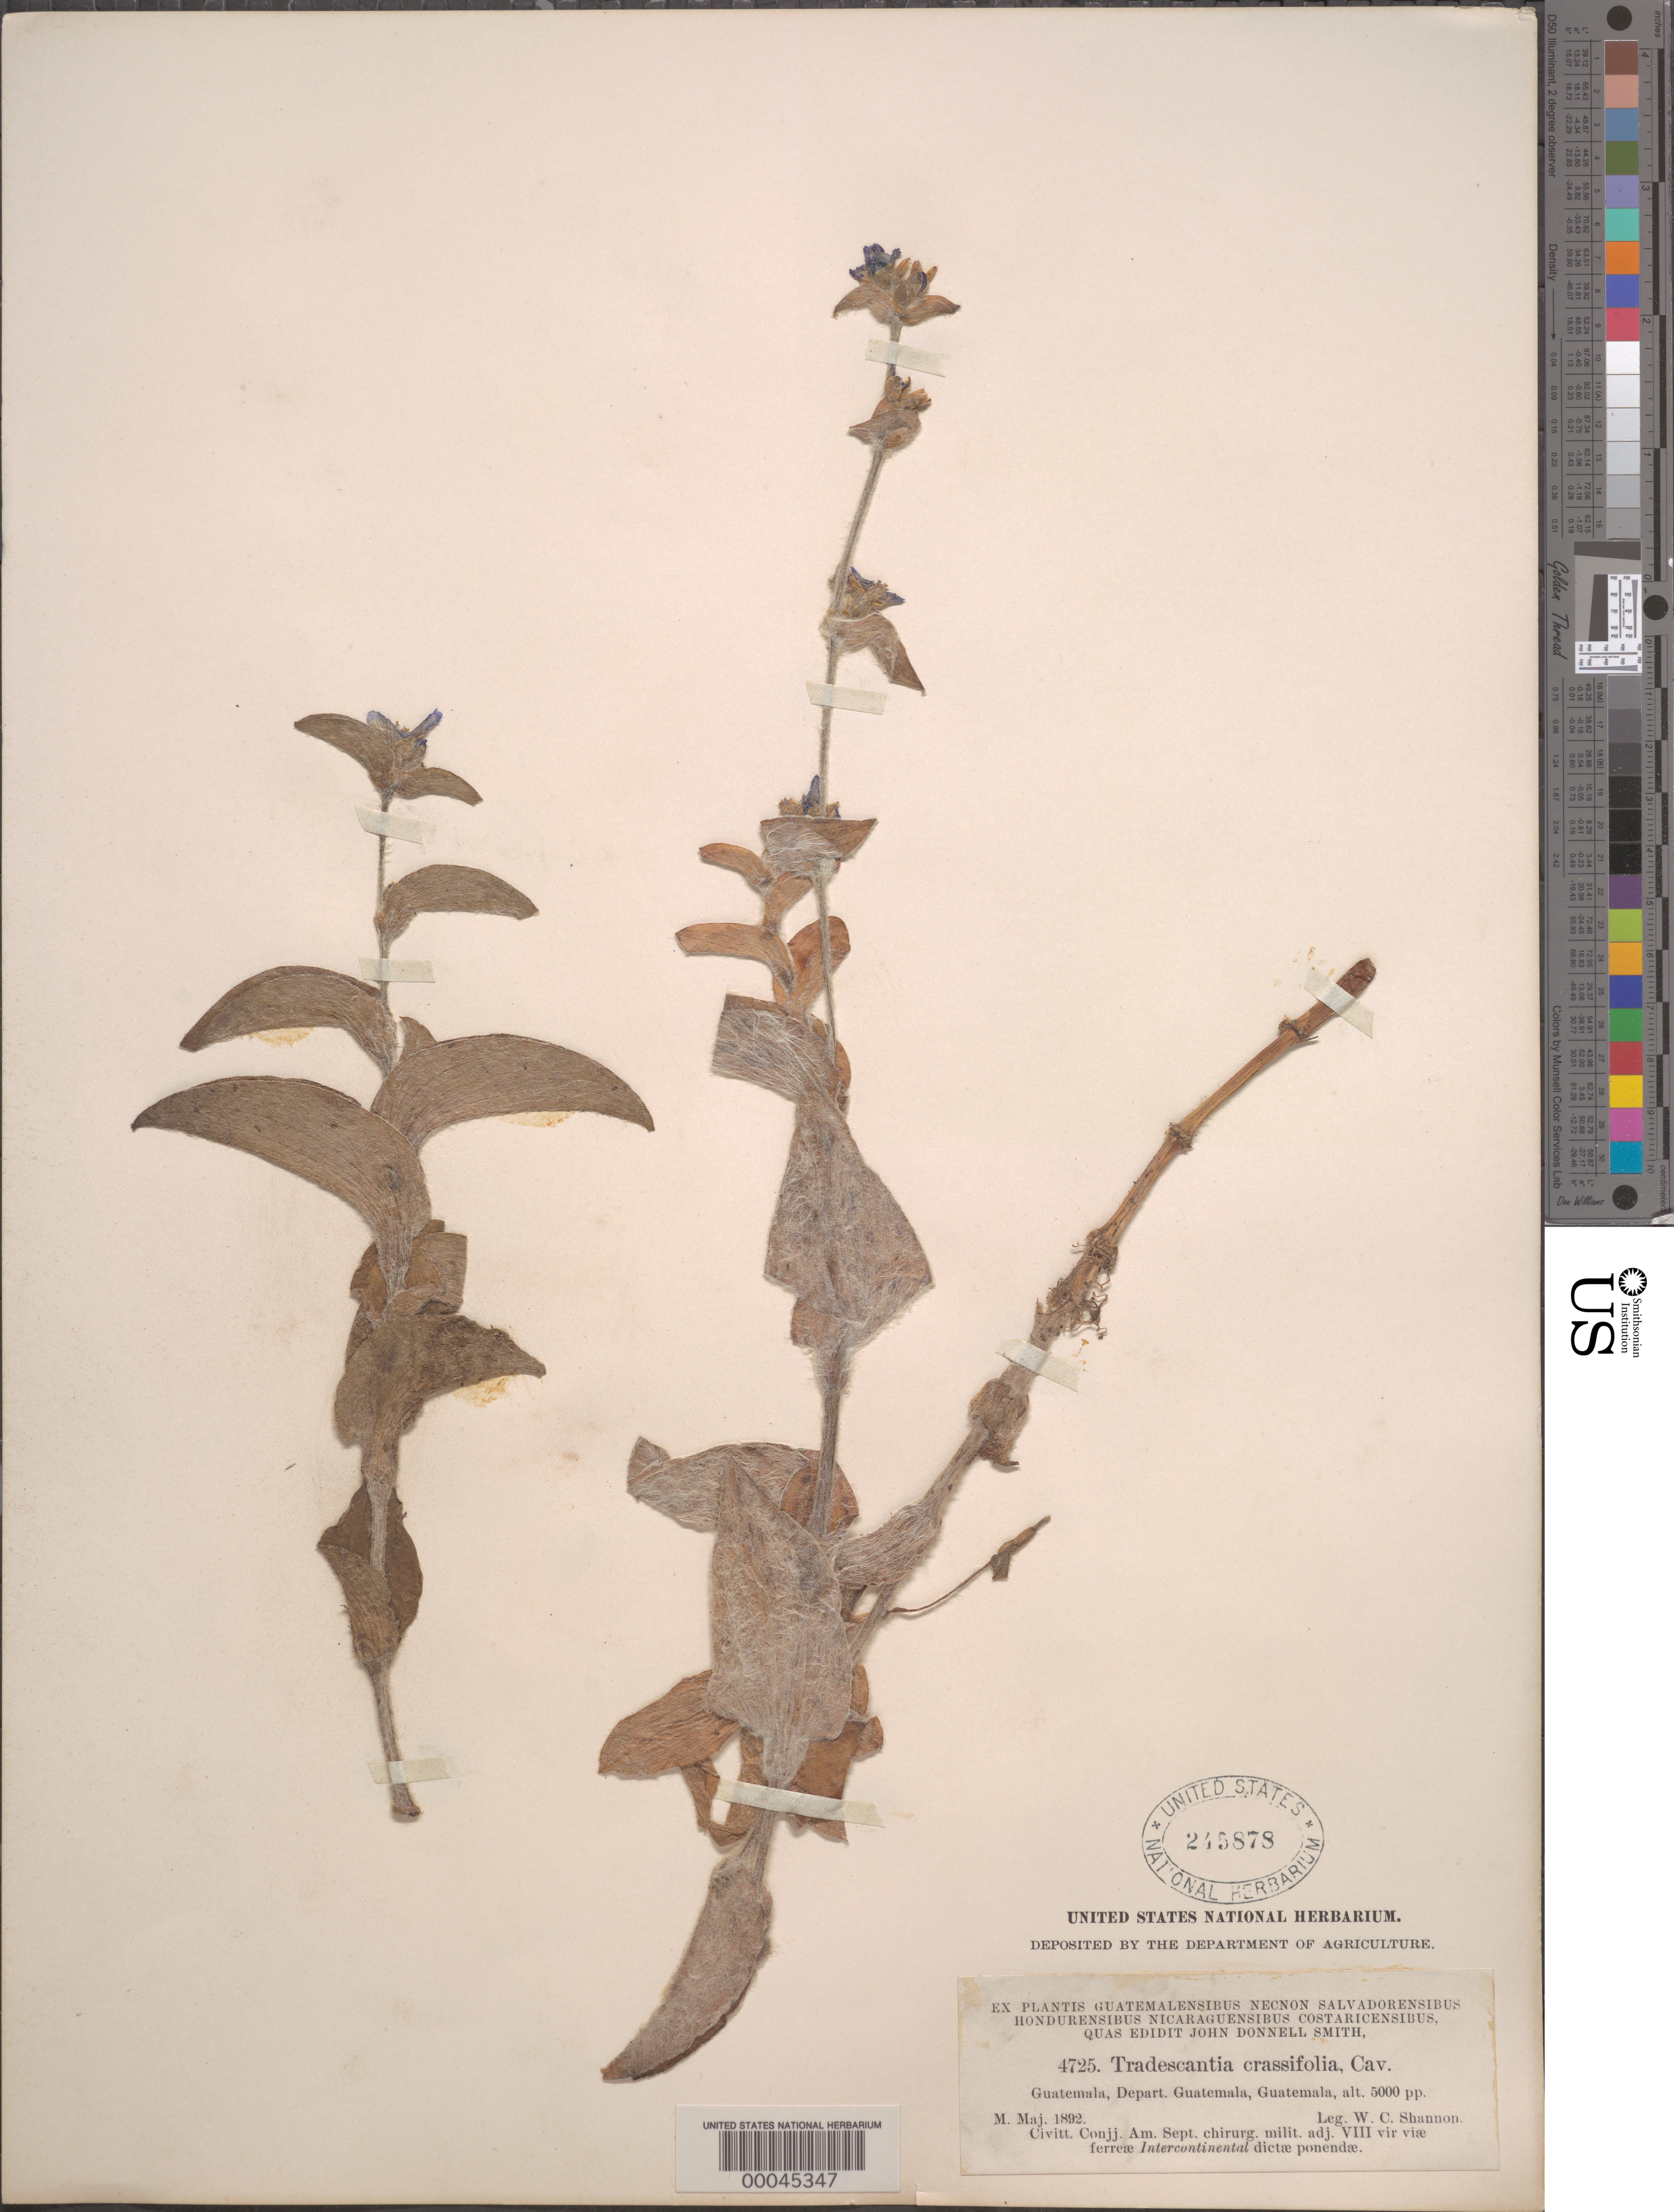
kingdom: Plantae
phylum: Tracheophyta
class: Liliopsida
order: Commelinales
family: Commelinaceae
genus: Tradescantia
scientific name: Tradescantia crassifolia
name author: Cav.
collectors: W. C. Shannon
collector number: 4725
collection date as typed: May 1892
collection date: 1892-05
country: Guatemala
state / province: Guatemala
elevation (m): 5000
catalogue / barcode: US 245878